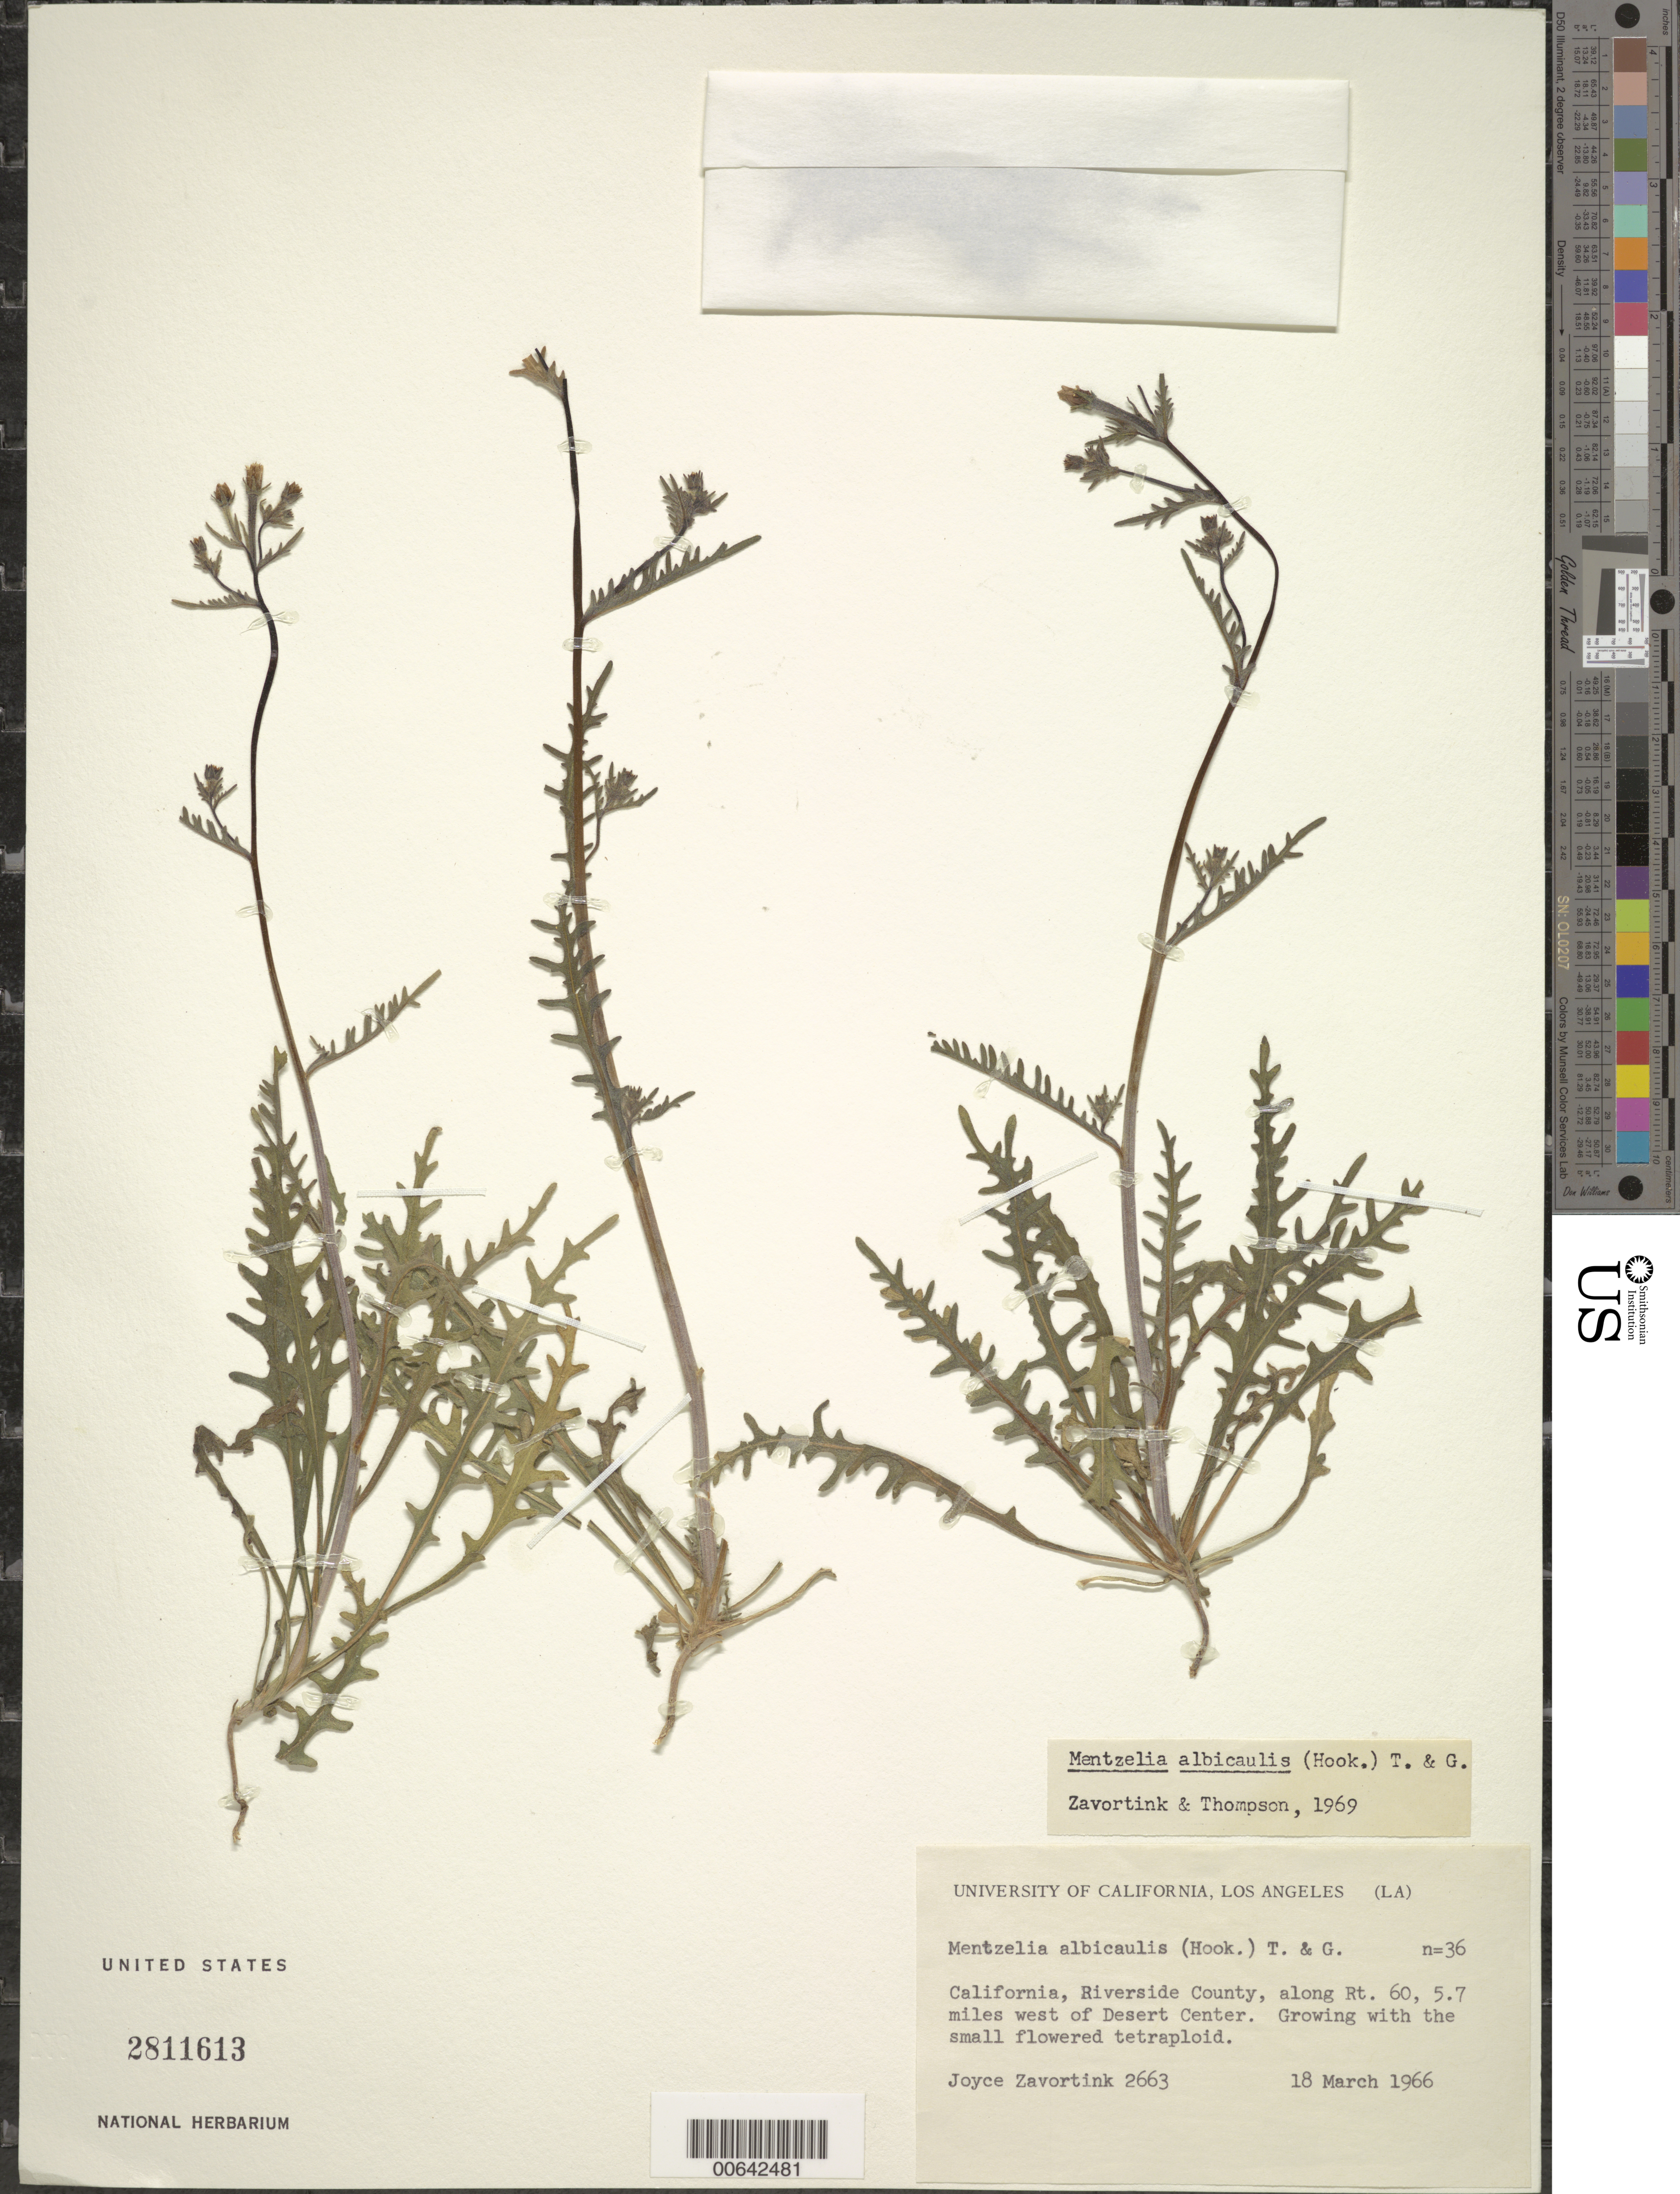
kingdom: Plantae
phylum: Tracheophyta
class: Magnoliopsida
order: Cornales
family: Loasaceae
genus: Mentzelia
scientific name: Mentzelia albicaulis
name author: (Douglas ex Hook.) Douglas ex Torr. & A. Gray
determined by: Zavortink, J. E.; Thompson, H. J.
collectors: J. E. Zavortink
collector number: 2663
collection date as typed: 18 Mar 1966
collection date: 1966-03-18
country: United States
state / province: California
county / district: Riverside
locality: Along Rt. 60, 5.7 miles west of Desert Center.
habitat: Growing with the small flowered tetraploid.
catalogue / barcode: US 2811613